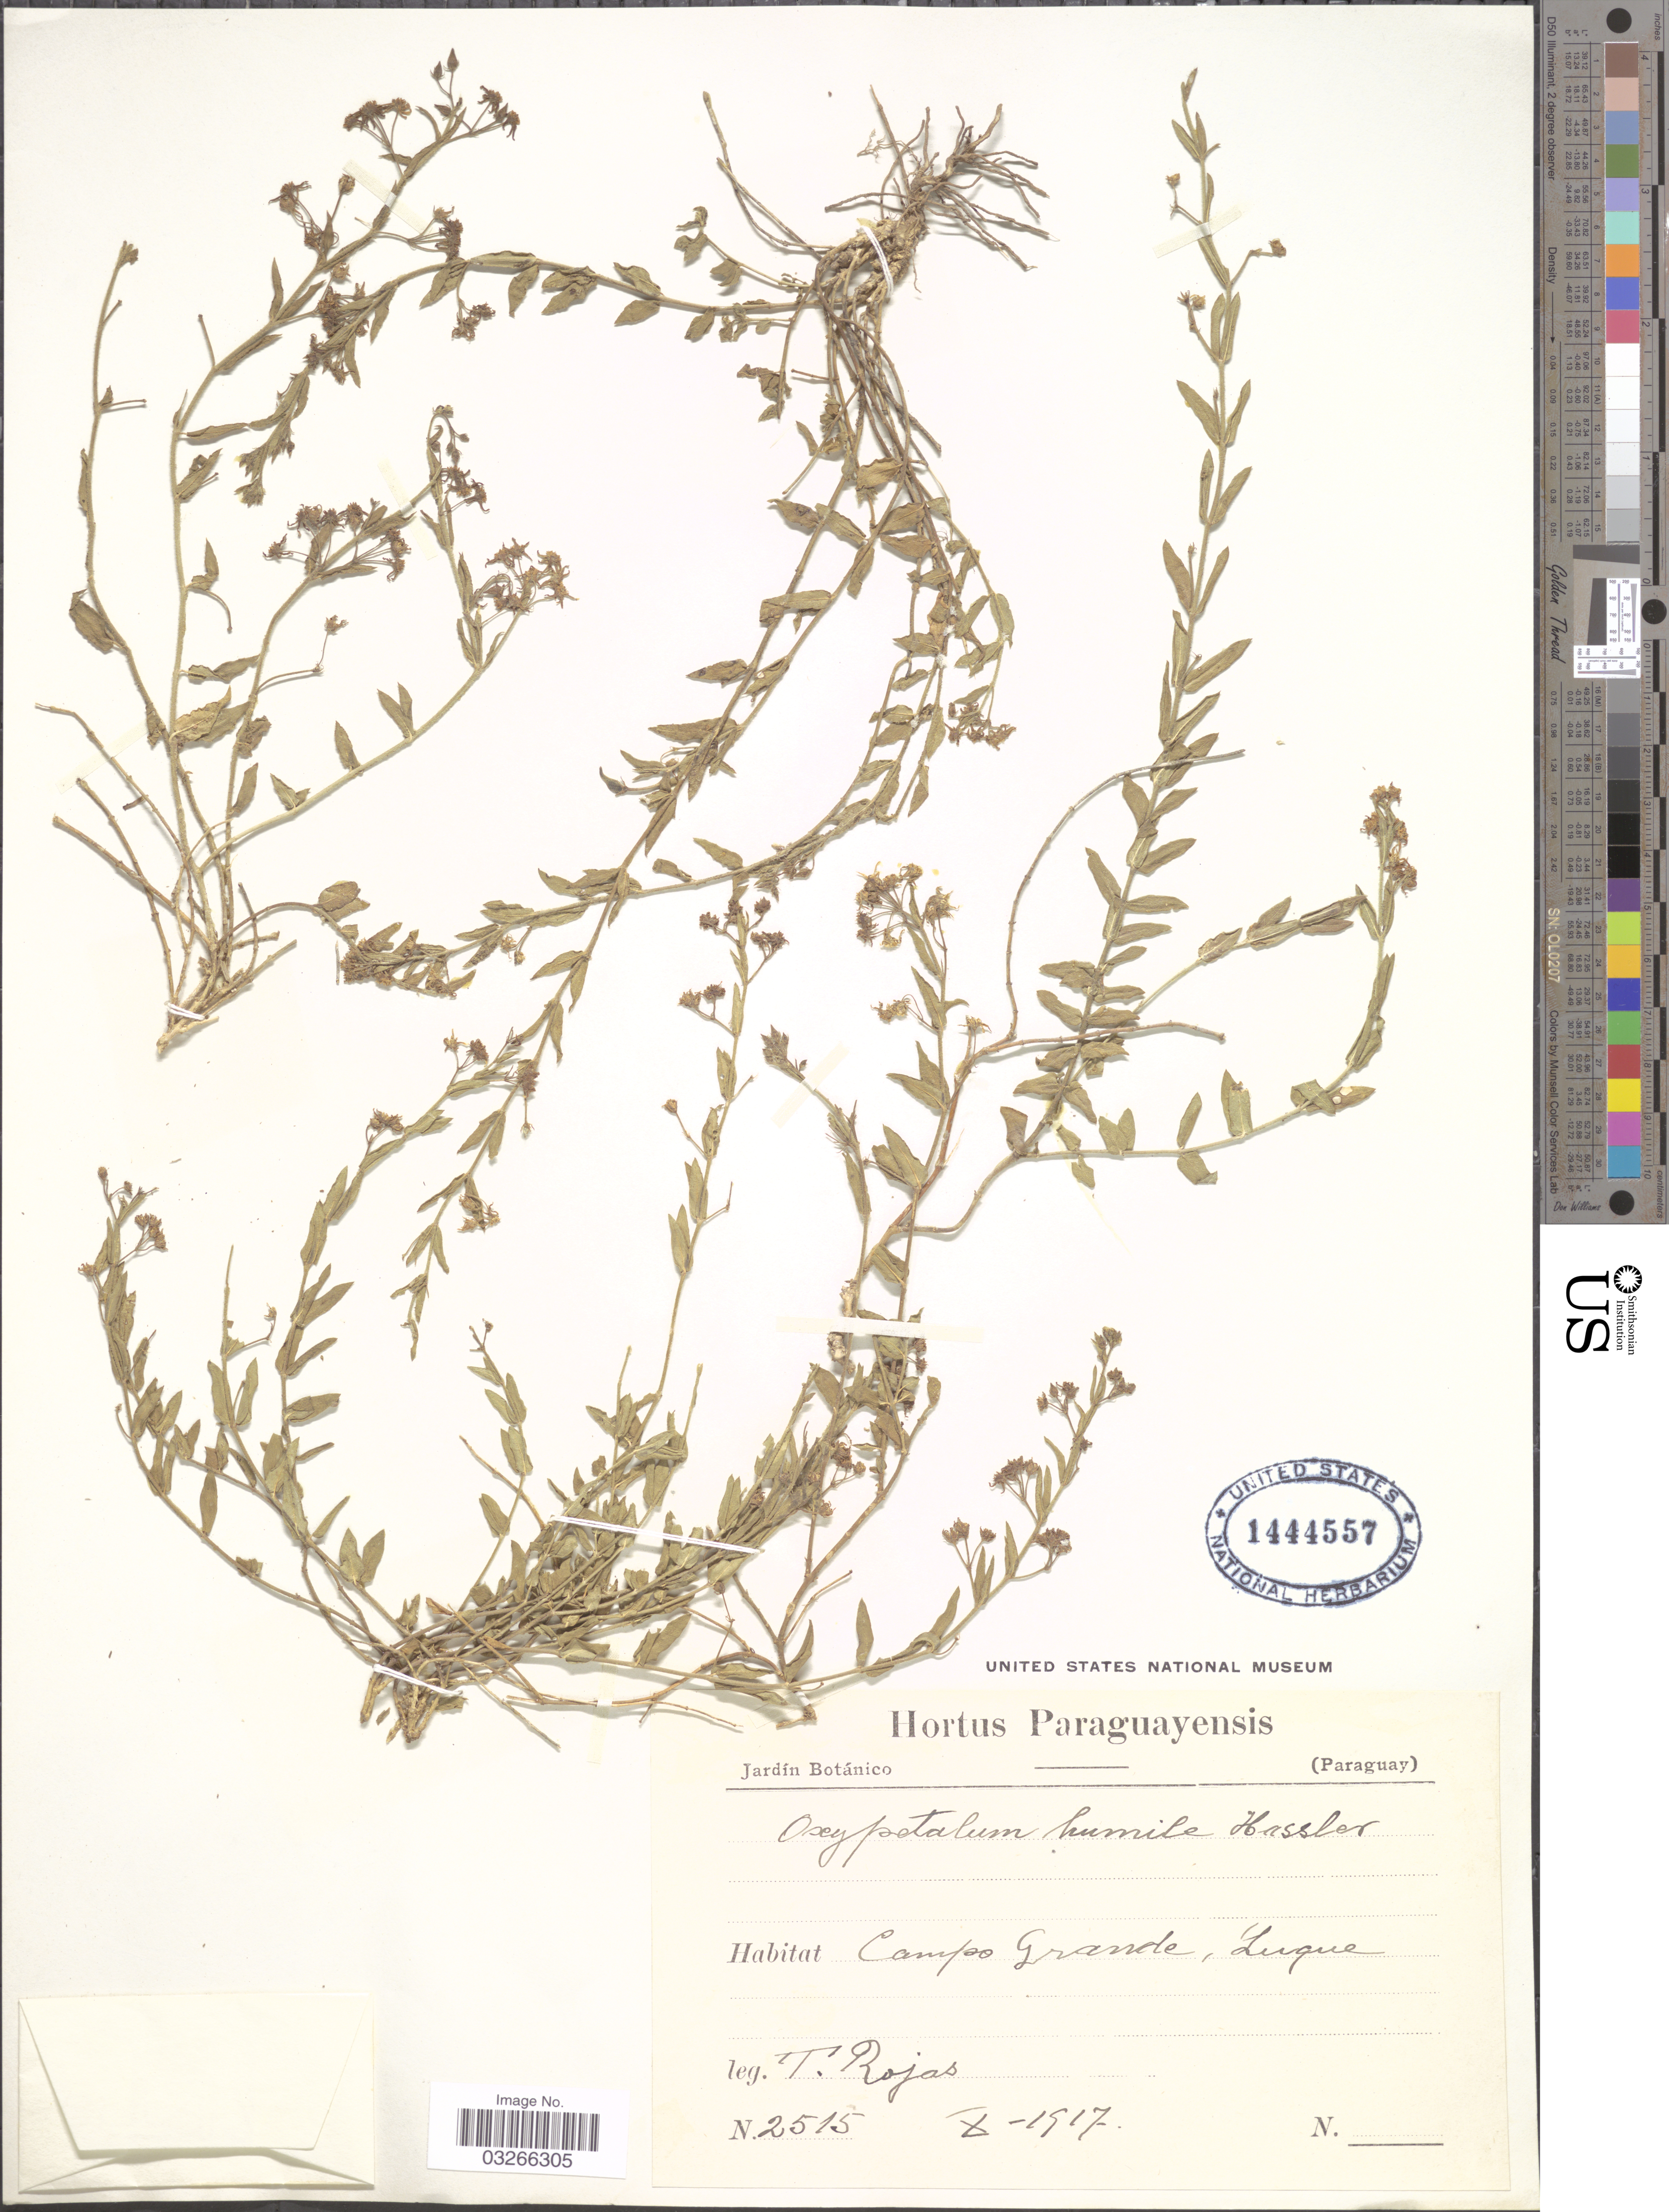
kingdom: Plantae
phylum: Tracheophyta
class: Magnoliopsida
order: Gentianales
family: Apocynaceae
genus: Oxypetalum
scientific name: Oxypetalum humile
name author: (Morong) Hassl.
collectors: T. Rojas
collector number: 2515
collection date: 1917-10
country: Paraguay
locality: Campo Grande, Luque.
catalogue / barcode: US 1444557